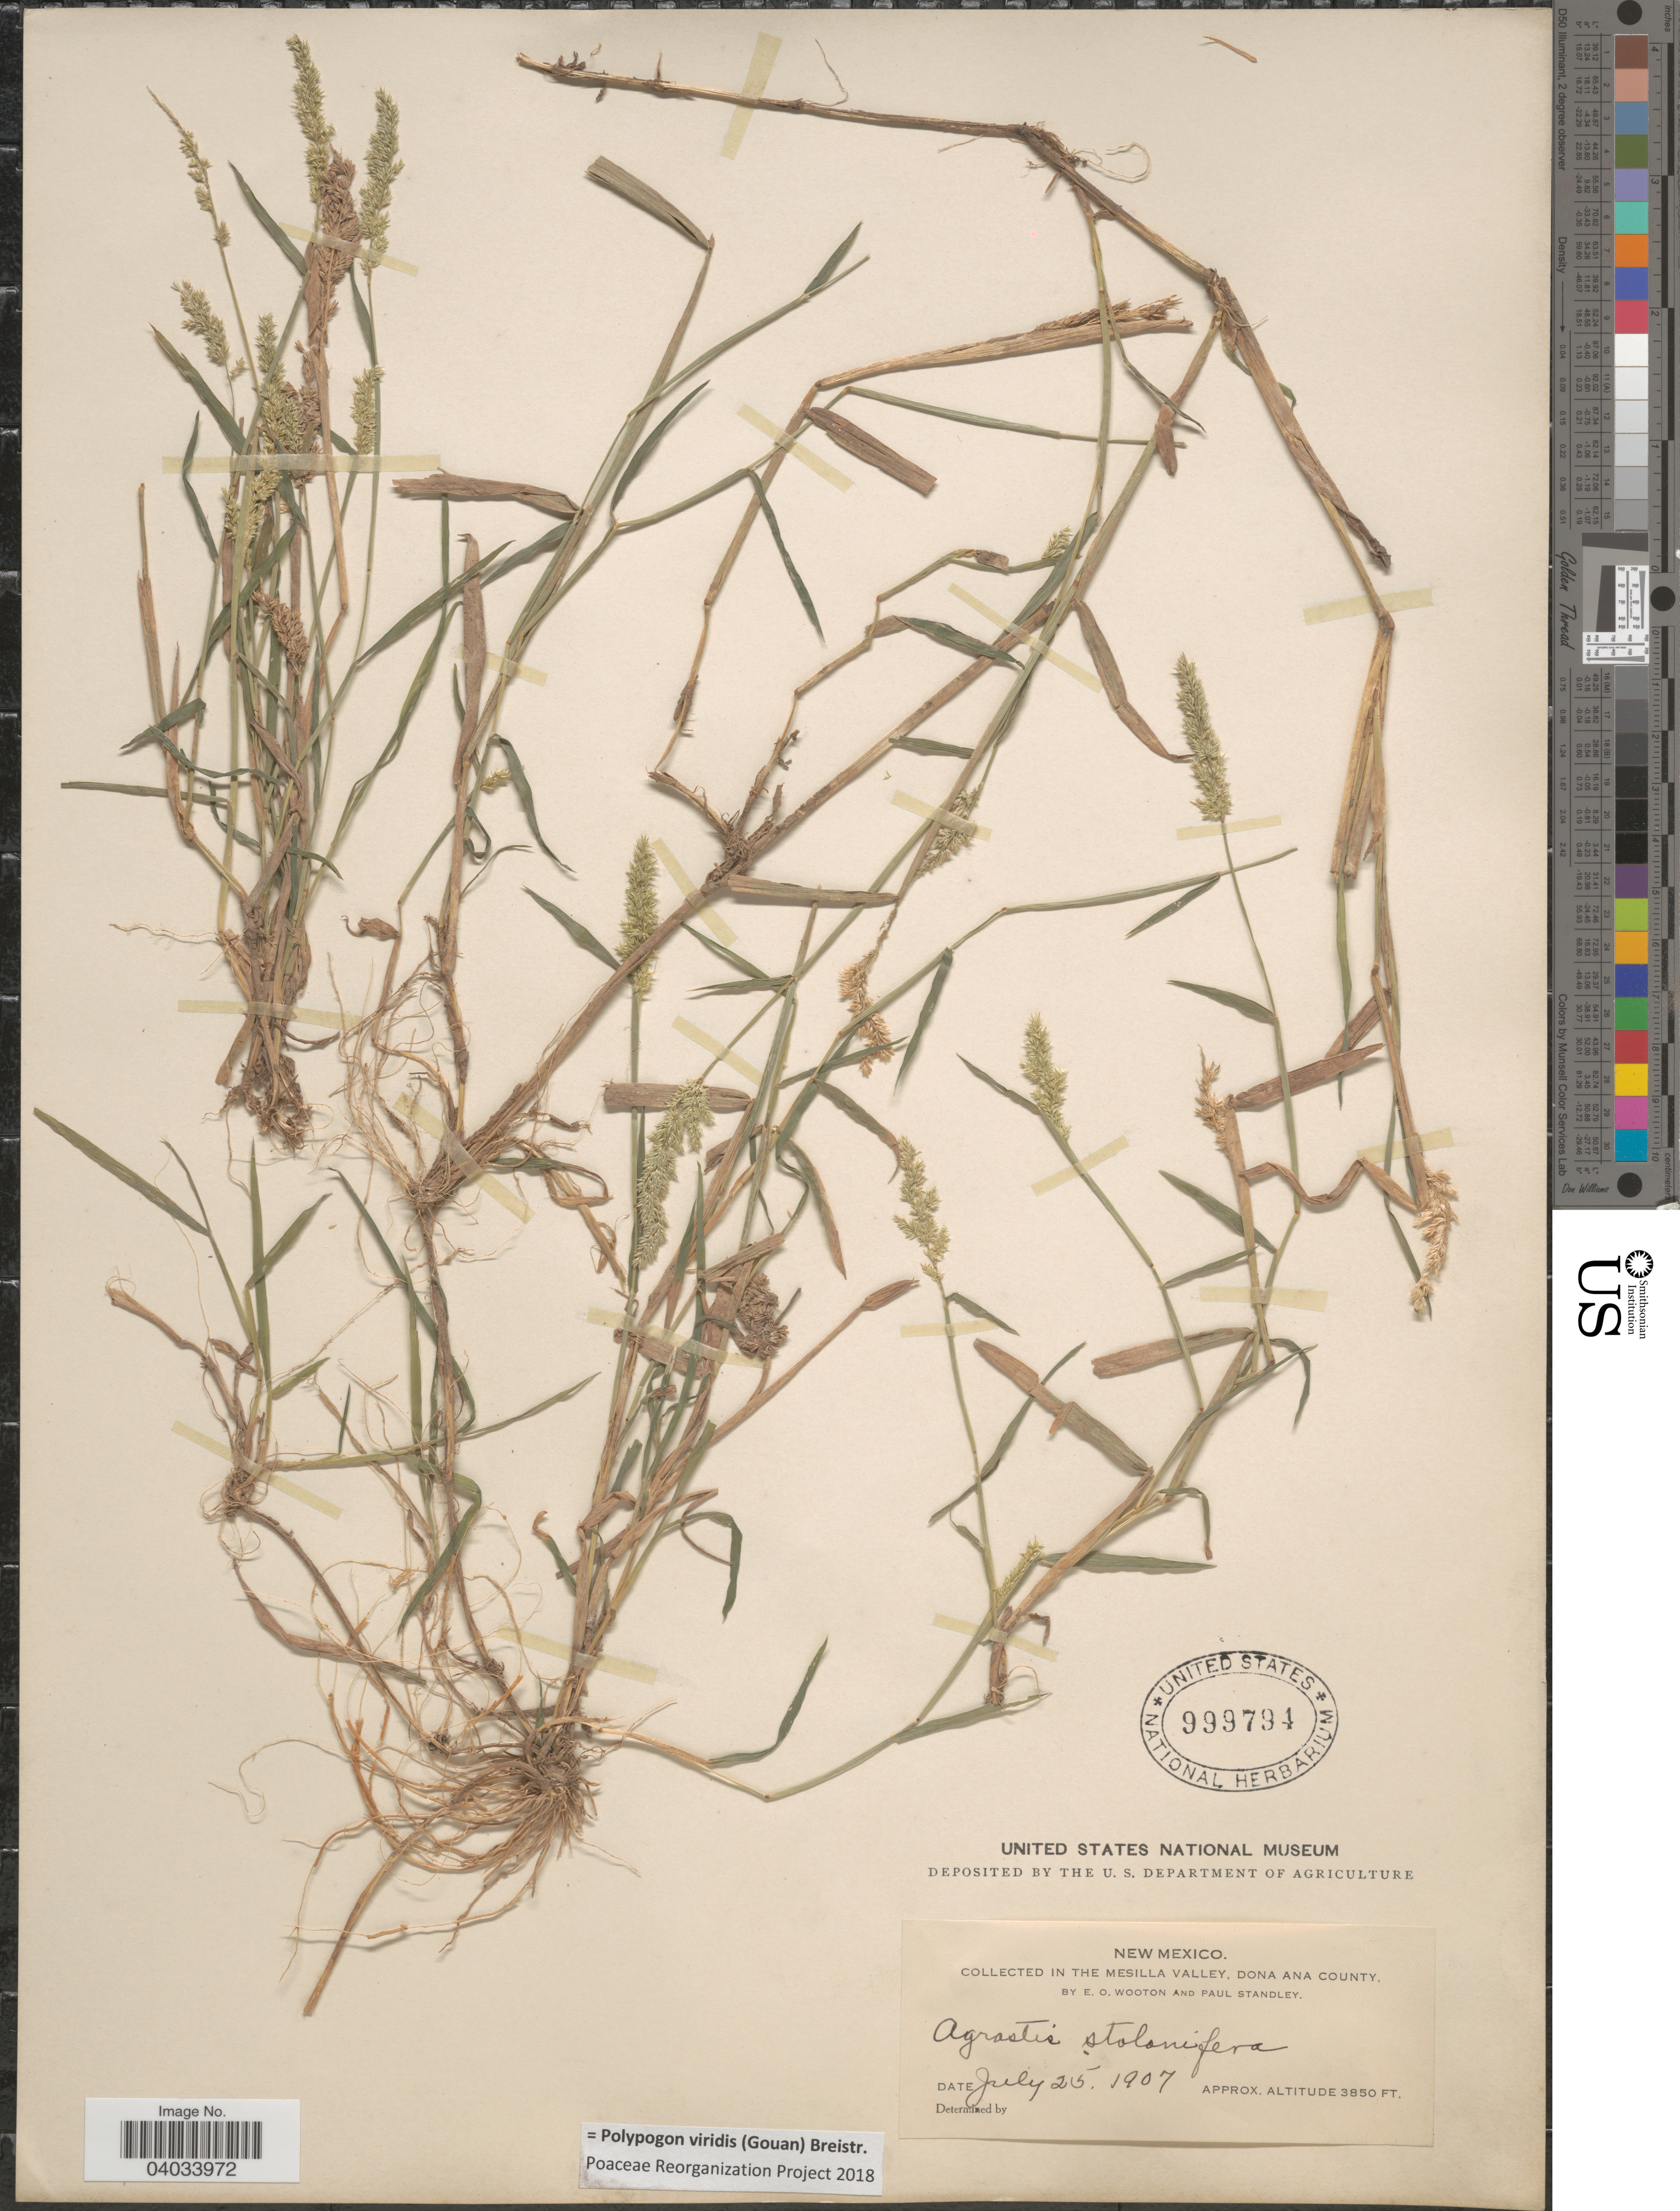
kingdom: Plantae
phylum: Tracheophyta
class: Liliopsida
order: Poales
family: Poaceae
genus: Polypogon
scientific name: Polypogon viridis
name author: (Gouan) Breistroffer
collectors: E. O. Wooton & P. C. Standley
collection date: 1907-07-25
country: United States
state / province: New Mexico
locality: In the Mesilla Valley, Dona Ana County.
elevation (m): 1173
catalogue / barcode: US 999794